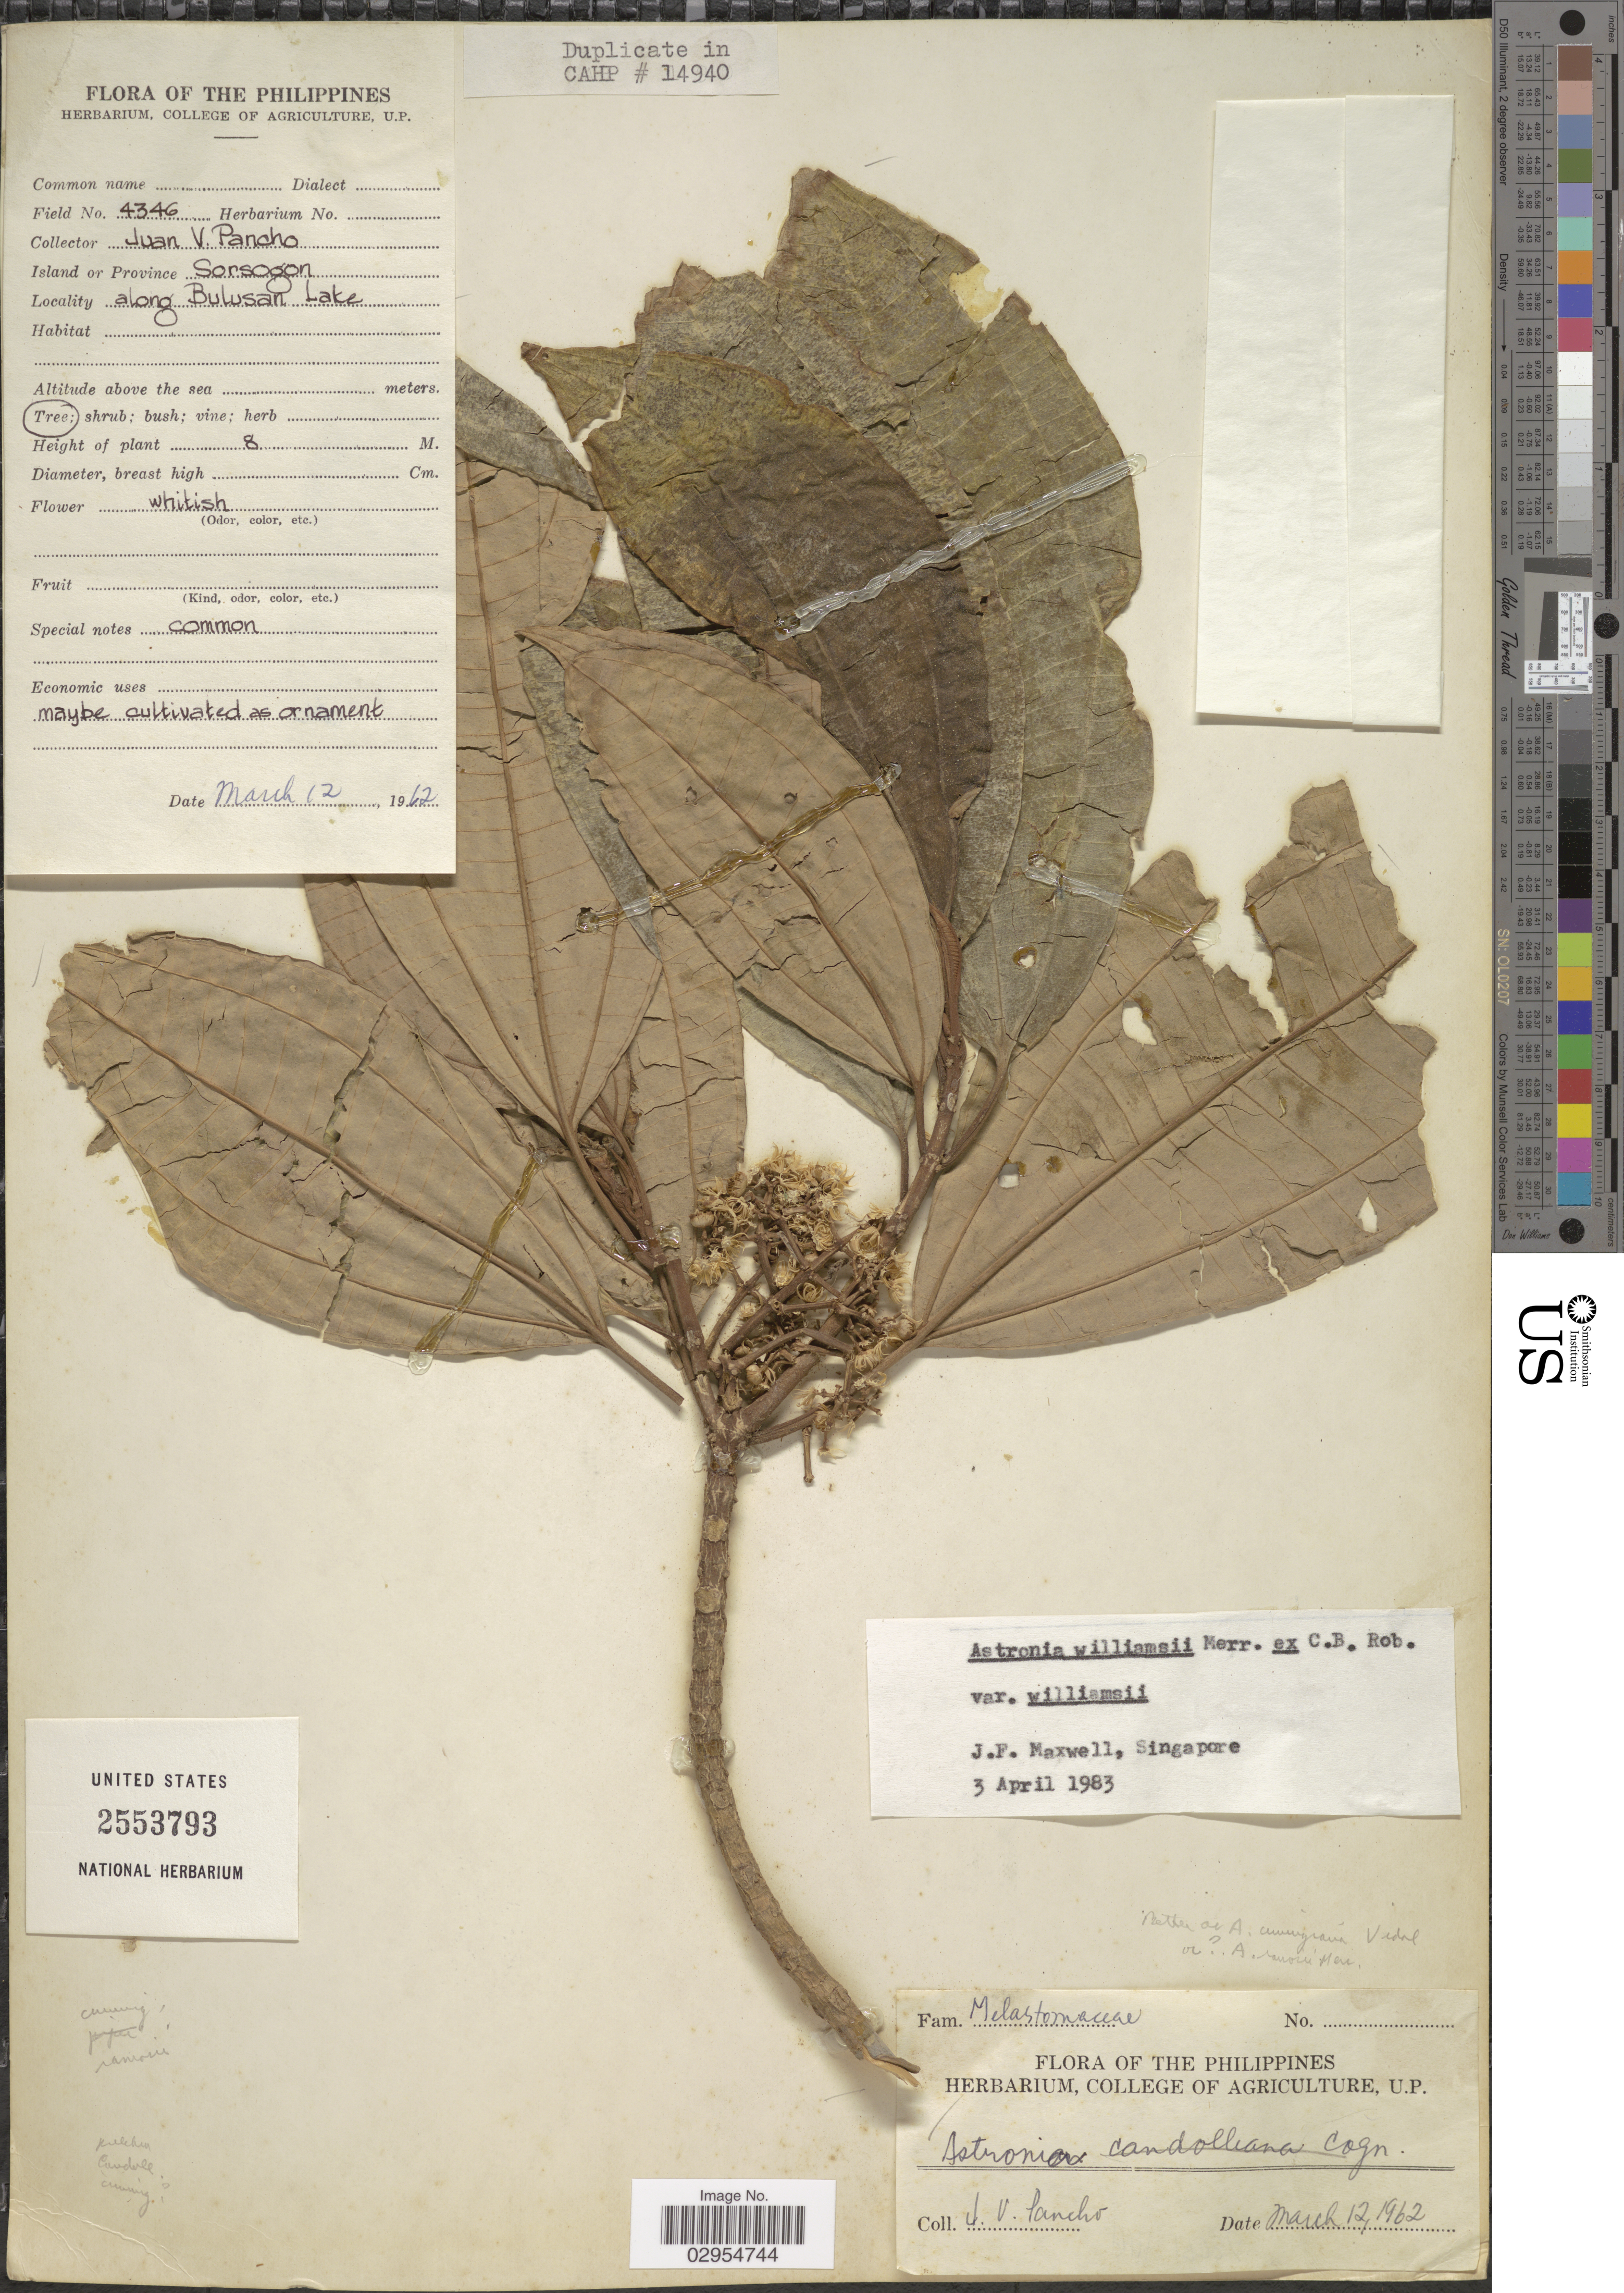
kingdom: Plantae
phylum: Tracheophyta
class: Magnoliopsida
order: Myrtales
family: Melastomataceae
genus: Astronia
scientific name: Astronia williamsii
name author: Merr. ex C.B. Rob.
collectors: J. Pancho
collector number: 4346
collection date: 1962-03-12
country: Philippines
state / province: Bicol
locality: Island or Province Sorsogon, along Bulusan Lake.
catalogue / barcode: US 2553793